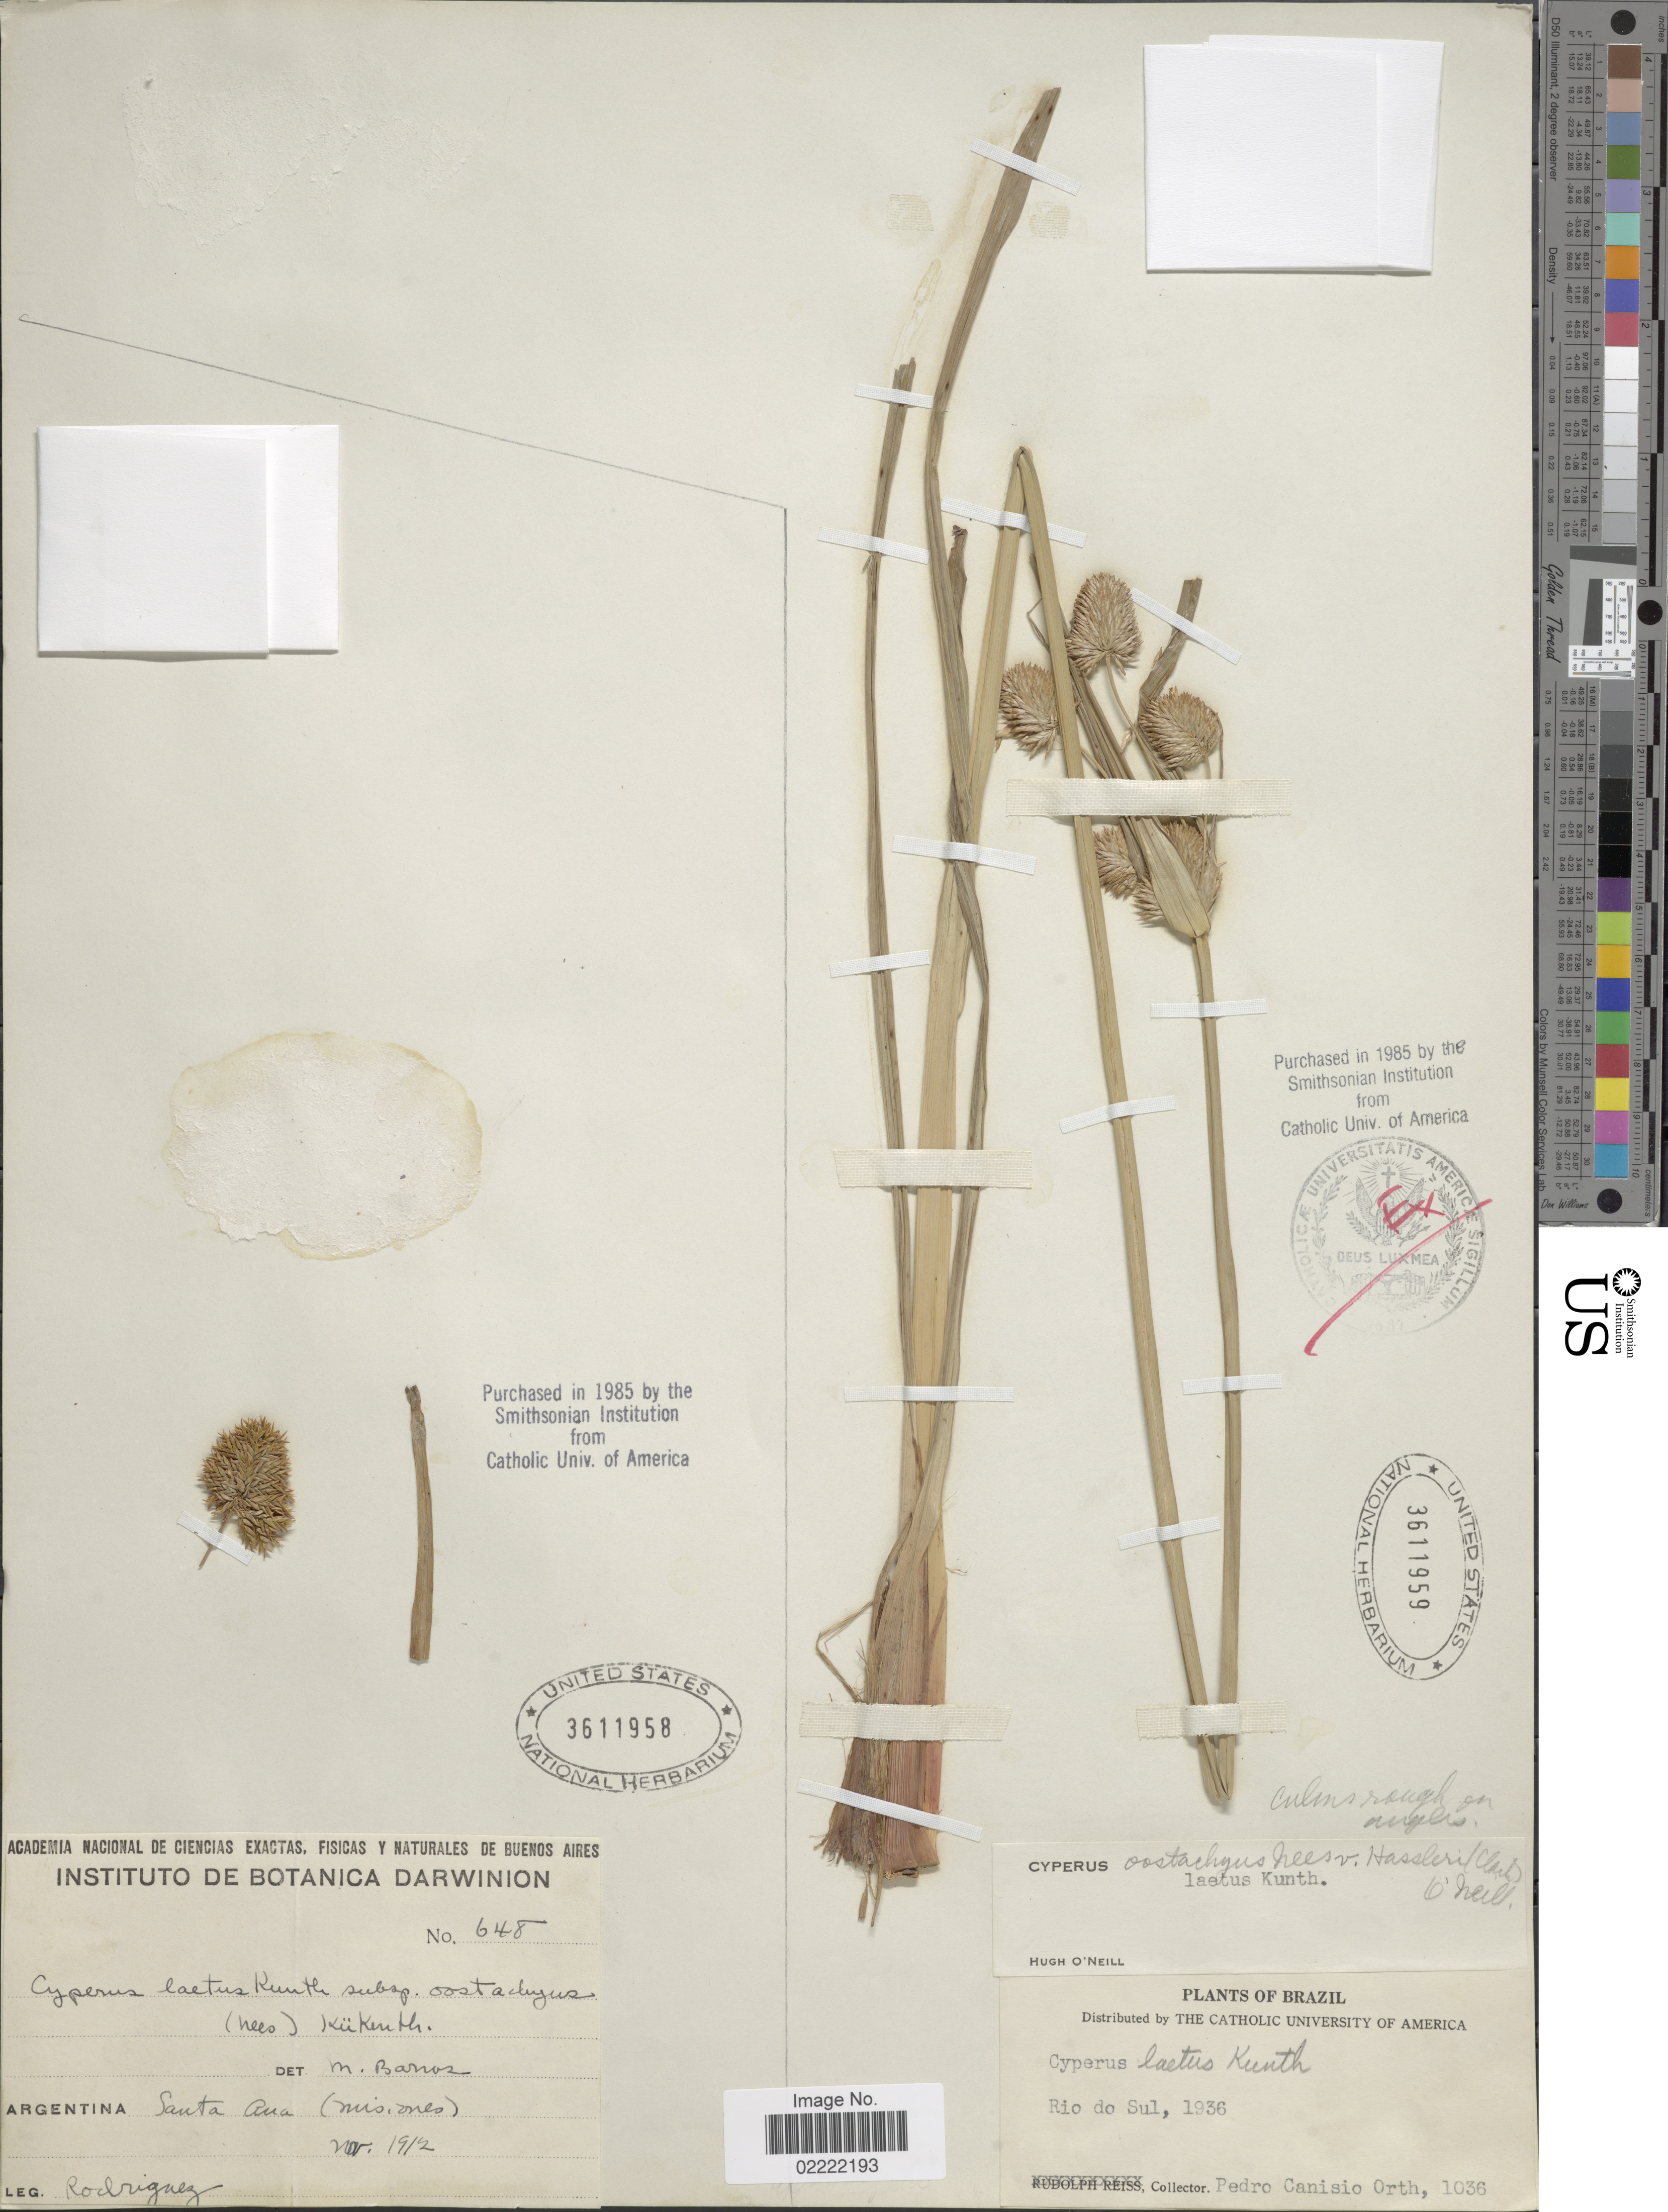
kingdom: Plantae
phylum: Tracheophyta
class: Liliopsida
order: Poales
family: Cyperaceae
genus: Cyperus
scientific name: Cyperus laetus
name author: J. Presl & C. Presl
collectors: Rodriguez, --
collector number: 648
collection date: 1912-11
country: Argentina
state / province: Misiones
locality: Santa Ana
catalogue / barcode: US 3611958